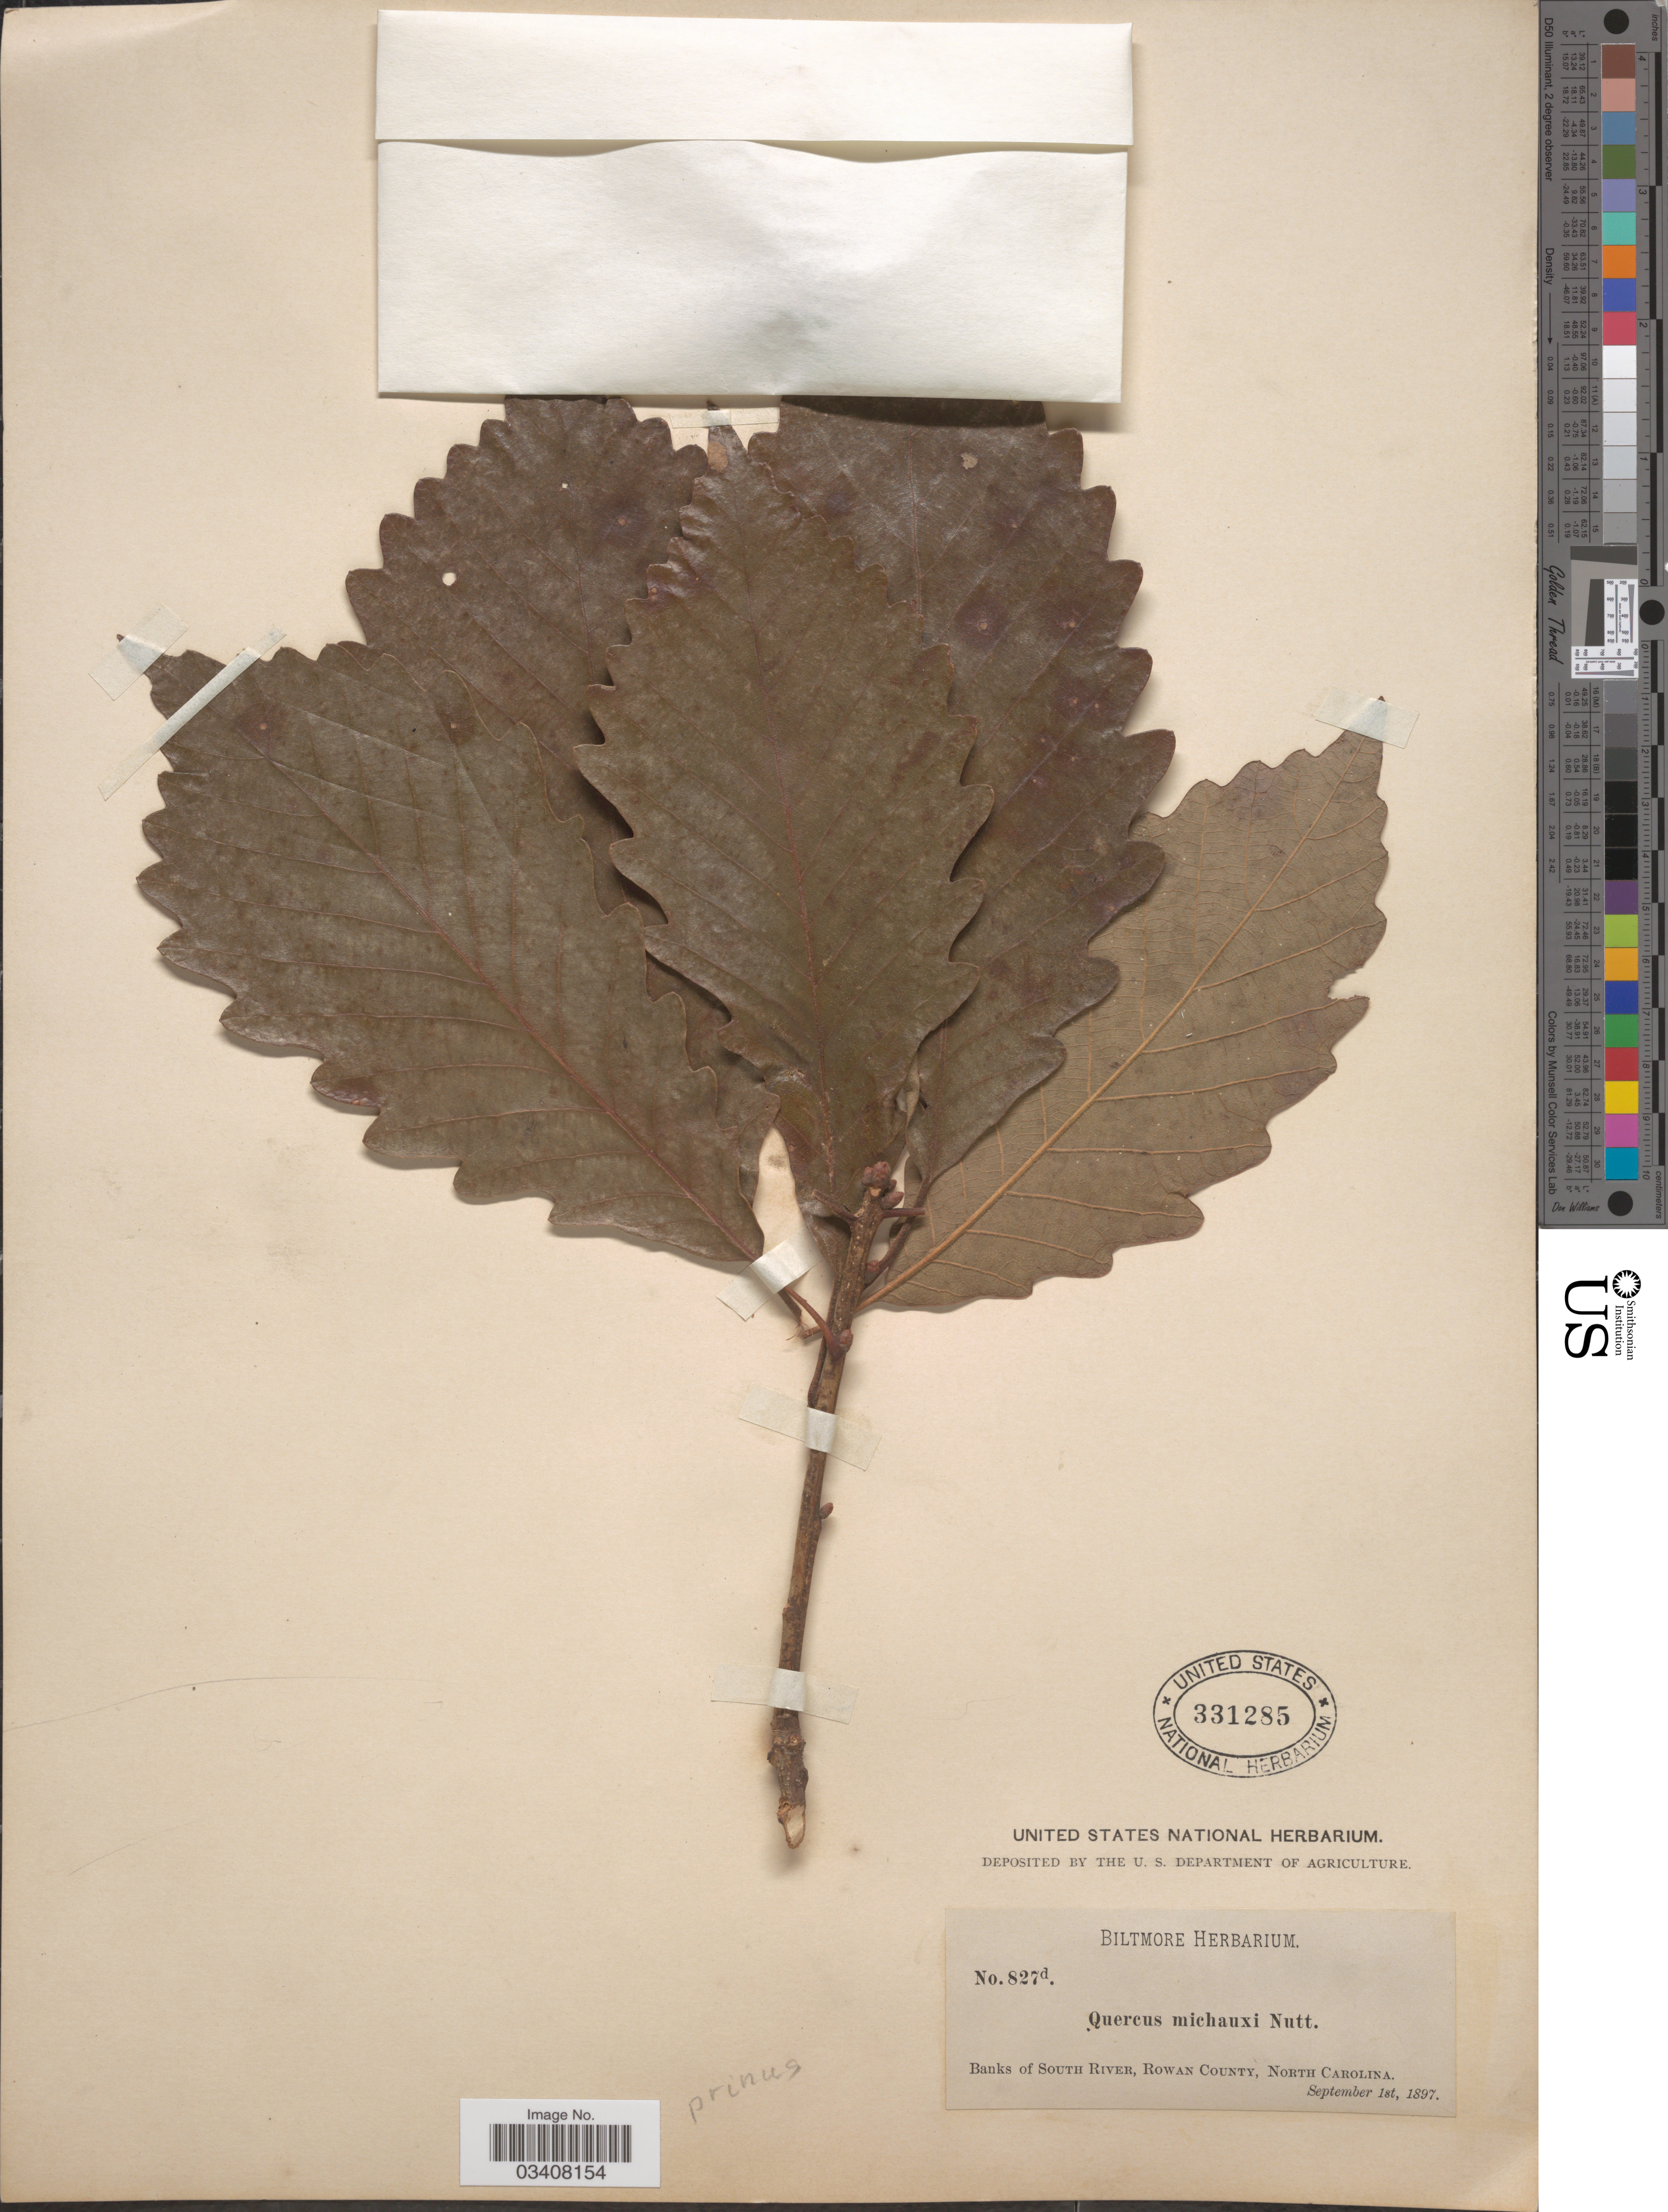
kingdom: Plantae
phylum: Tracheophyta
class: Magnoliopsida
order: Fagales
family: Fagaceae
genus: Quercus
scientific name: Quercus prinus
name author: L.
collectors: ex herb. Biltmore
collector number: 827d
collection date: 1897-09-01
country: United States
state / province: North Carolina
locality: Banks of South River, Rowan County.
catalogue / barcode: US 331285